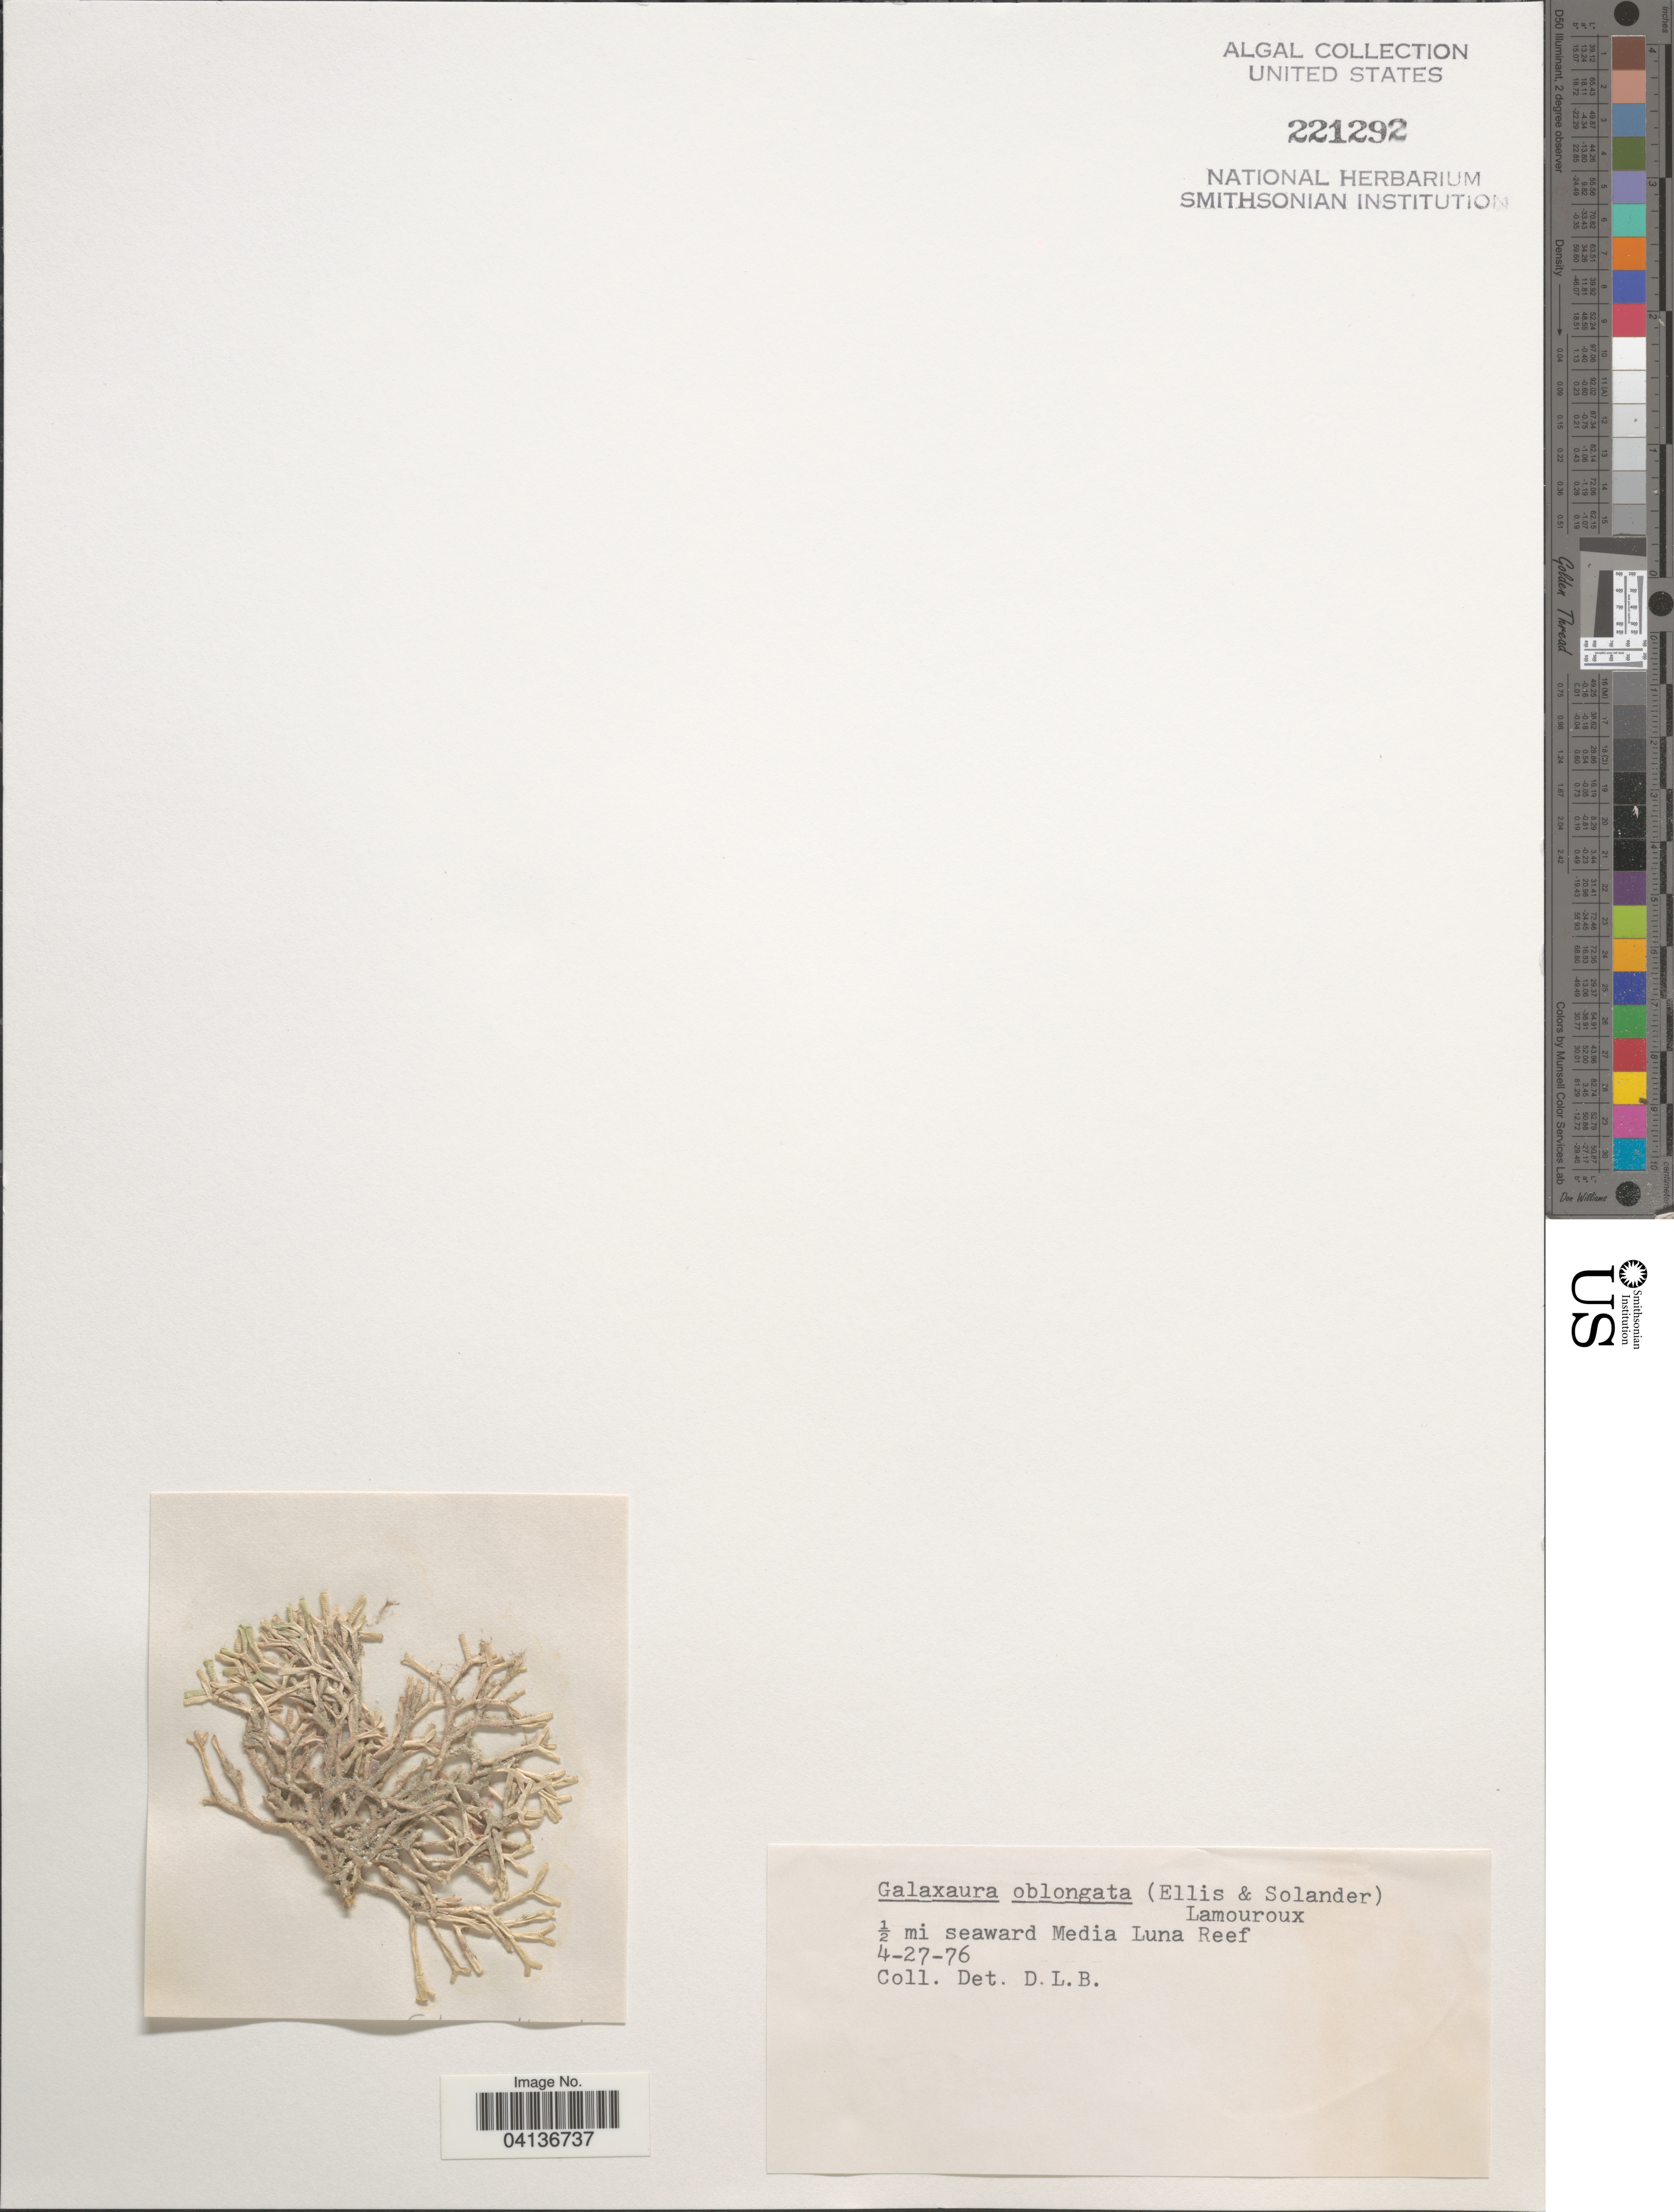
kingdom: Plantae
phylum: Rhodophyta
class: Florideophyceae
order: Nemaliales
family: Galaxauraceae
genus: Tricleocarpa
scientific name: Tricleocarpa fragilis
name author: (L.) Huisman & R.A. Towns.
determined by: Algae name updating Project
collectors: D. L. B.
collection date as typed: Transcribed d/m/y: 27/4/76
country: Puerto Rico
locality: ½ mi seaward Media Luna Reef.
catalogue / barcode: US 221292